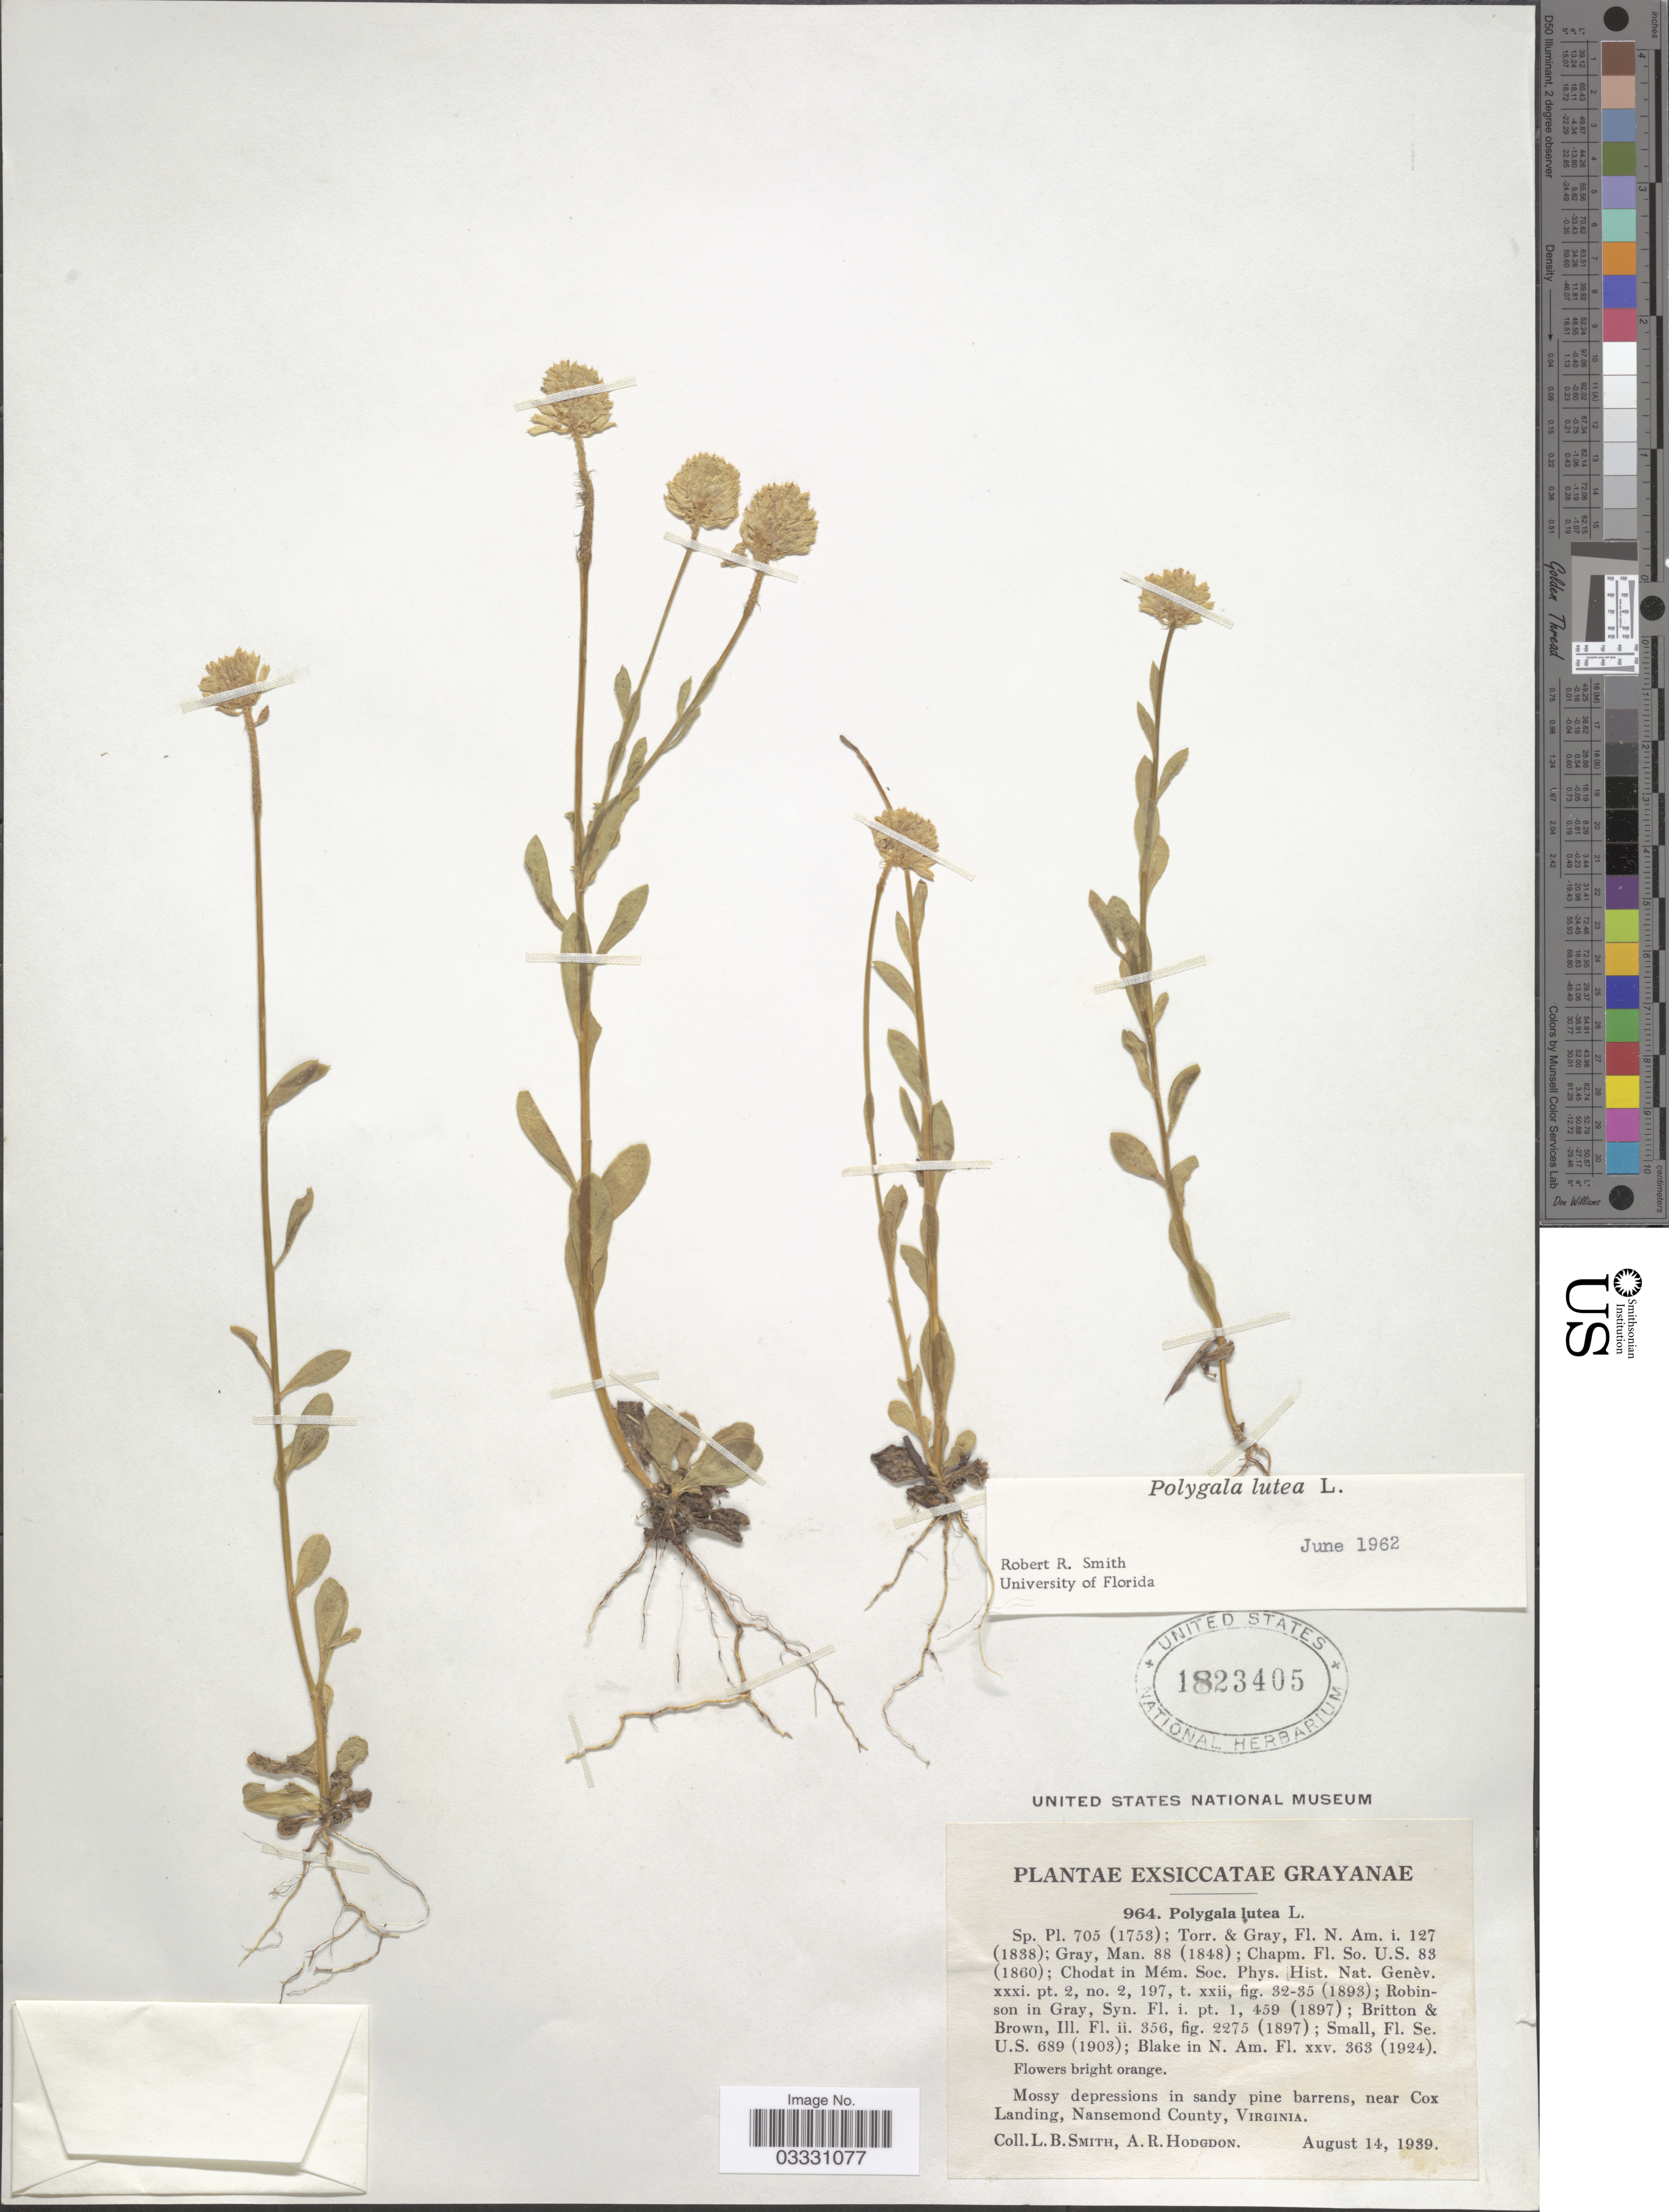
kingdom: Plantae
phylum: Tracheophyta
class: Magnoliopsida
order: Fabales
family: Polygalaceae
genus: Polygala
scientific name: Polygala lutea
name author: L.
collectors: L. Smith & A. R. Hodgdon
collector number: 964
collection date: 1939-08-14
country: United States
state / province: Virginia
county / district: City of Suffolk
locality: Near Cox Landing, Nansemond County.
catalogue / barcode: US 1823405